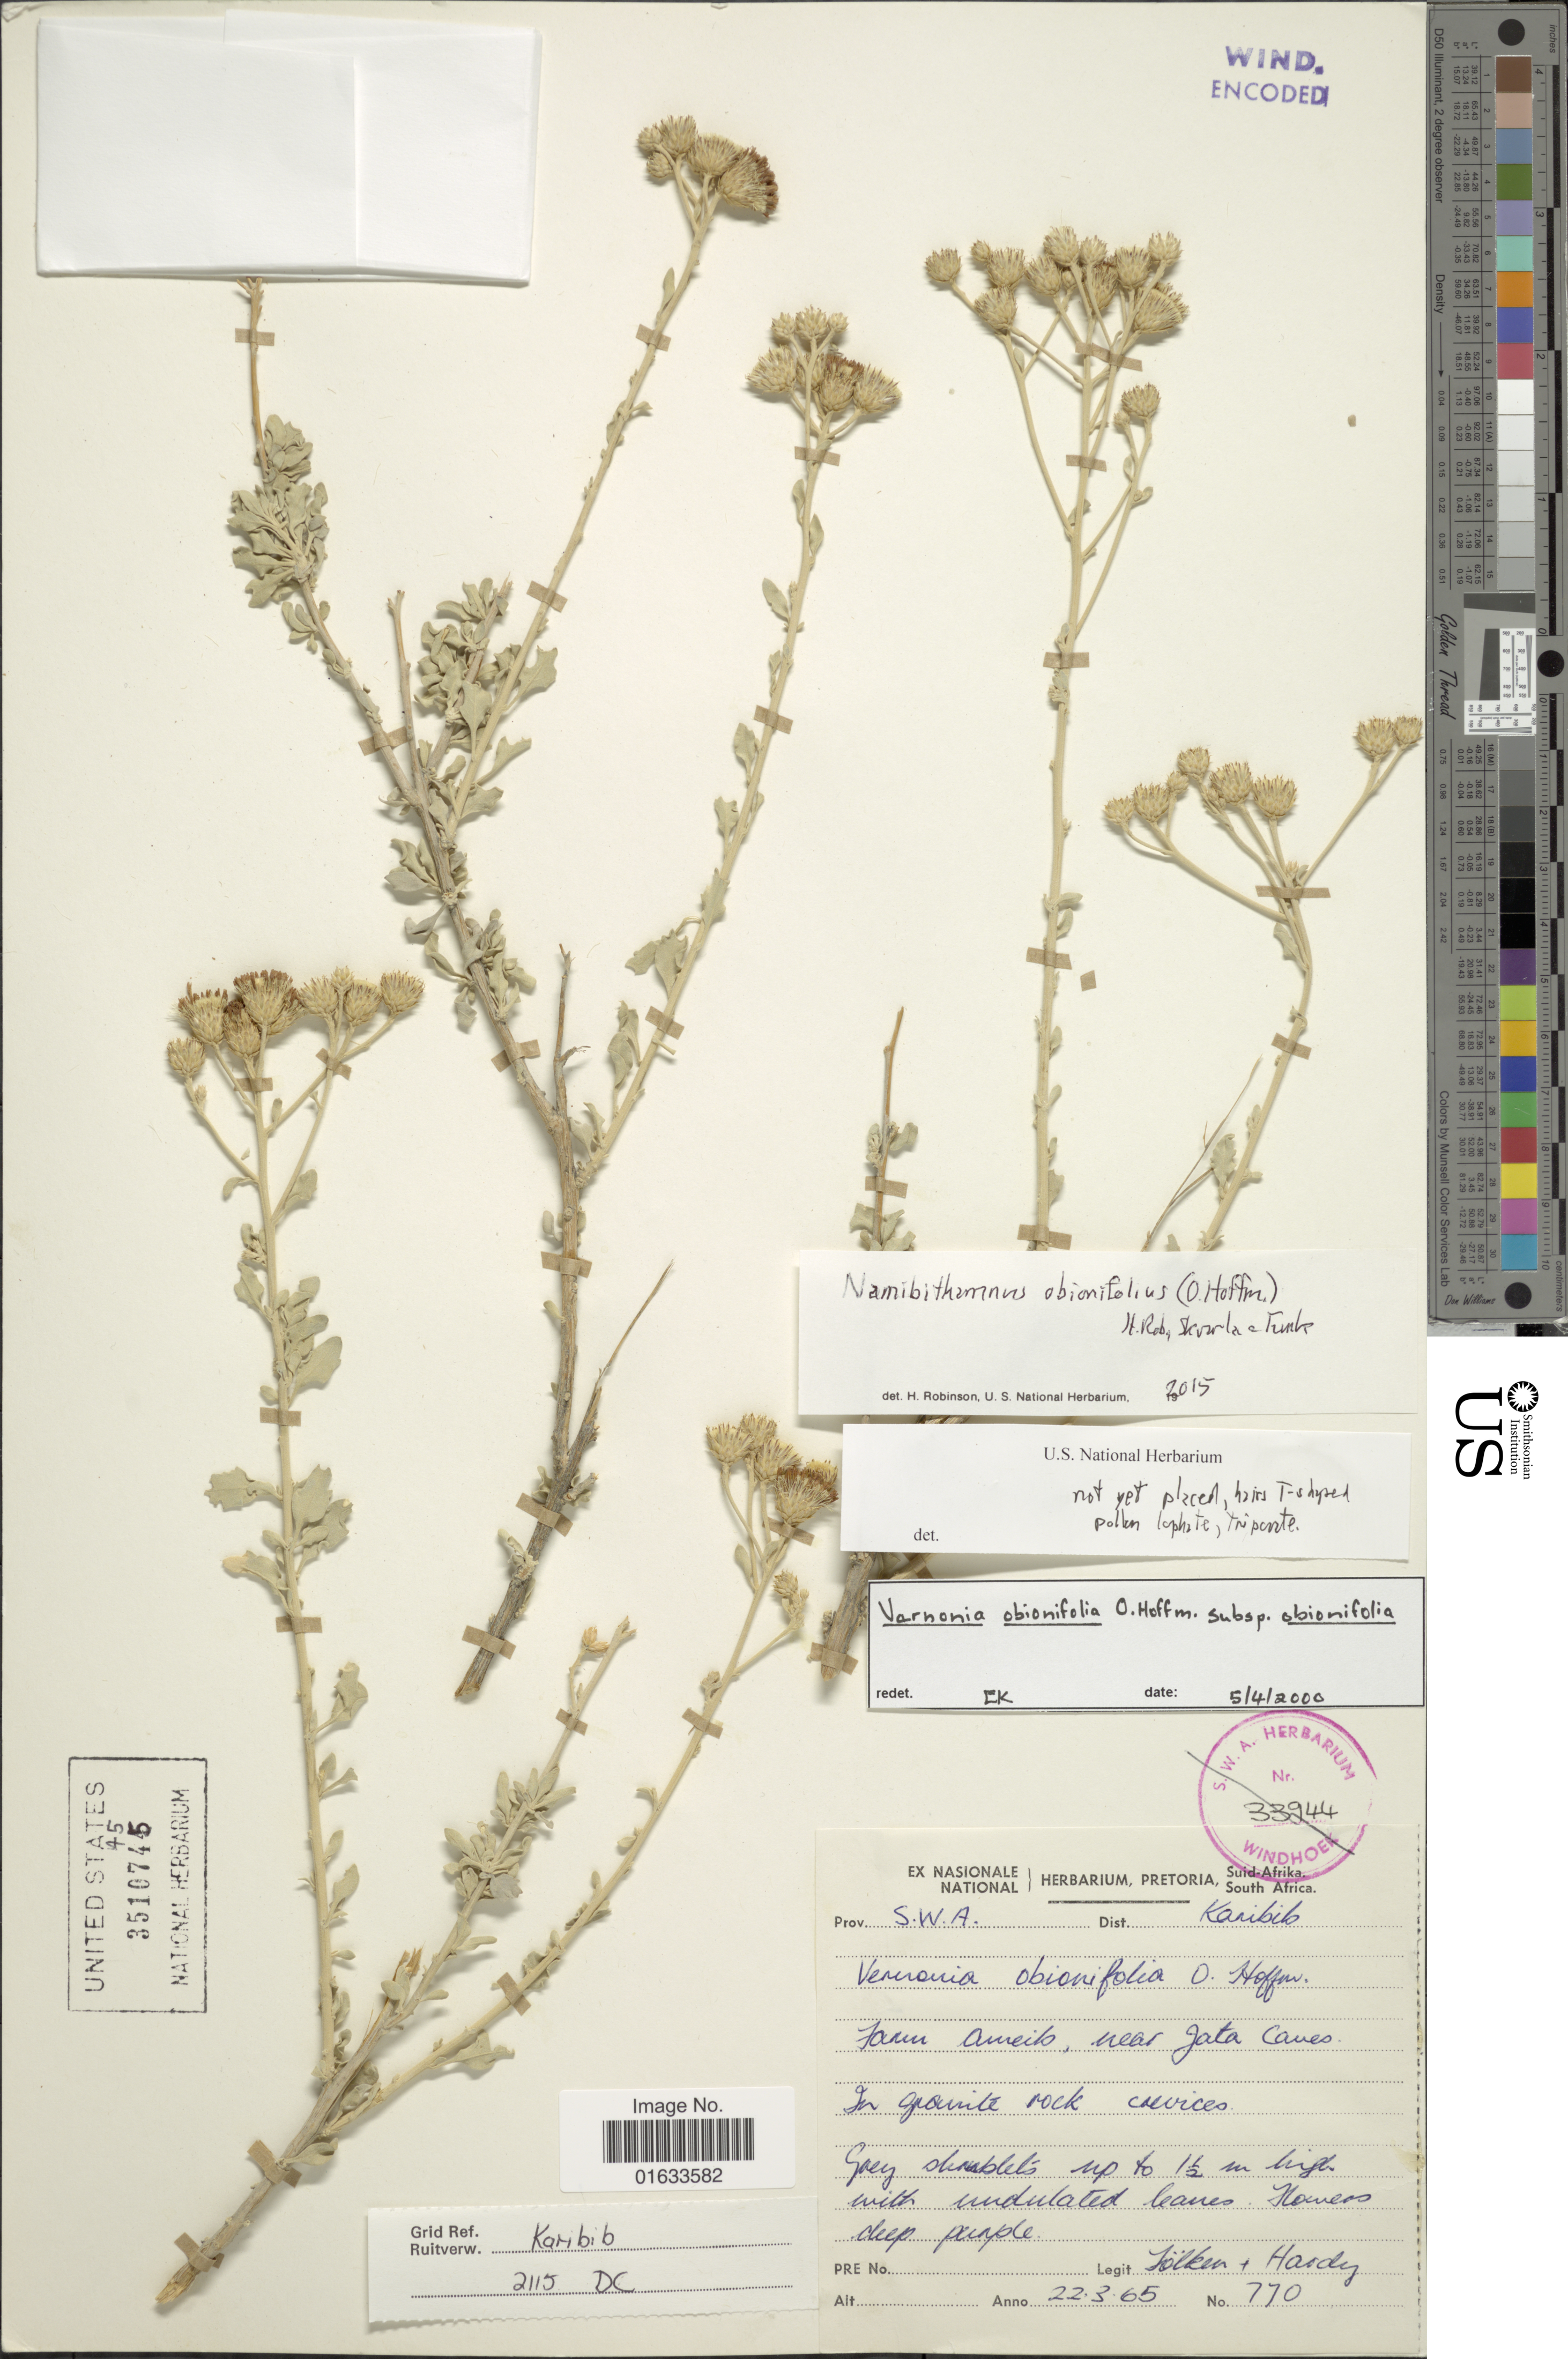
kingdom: Plantae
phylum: Tracheophyta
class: Magnoliopsida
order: Asterales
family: Asteraceae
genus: Namibithamnus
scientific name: Namibithamnus obionifolia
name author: (O. Hoffm.) H. Rob. et al.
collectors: H. R. Toelken & -. Hardy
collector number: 770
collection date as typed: Transcribed d/m/y: 22/3/65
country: South Africa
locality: Prov. S.W.A. Dist. Karibib. Farm Ameits, near Jata Canes.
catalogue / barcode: US 3510745